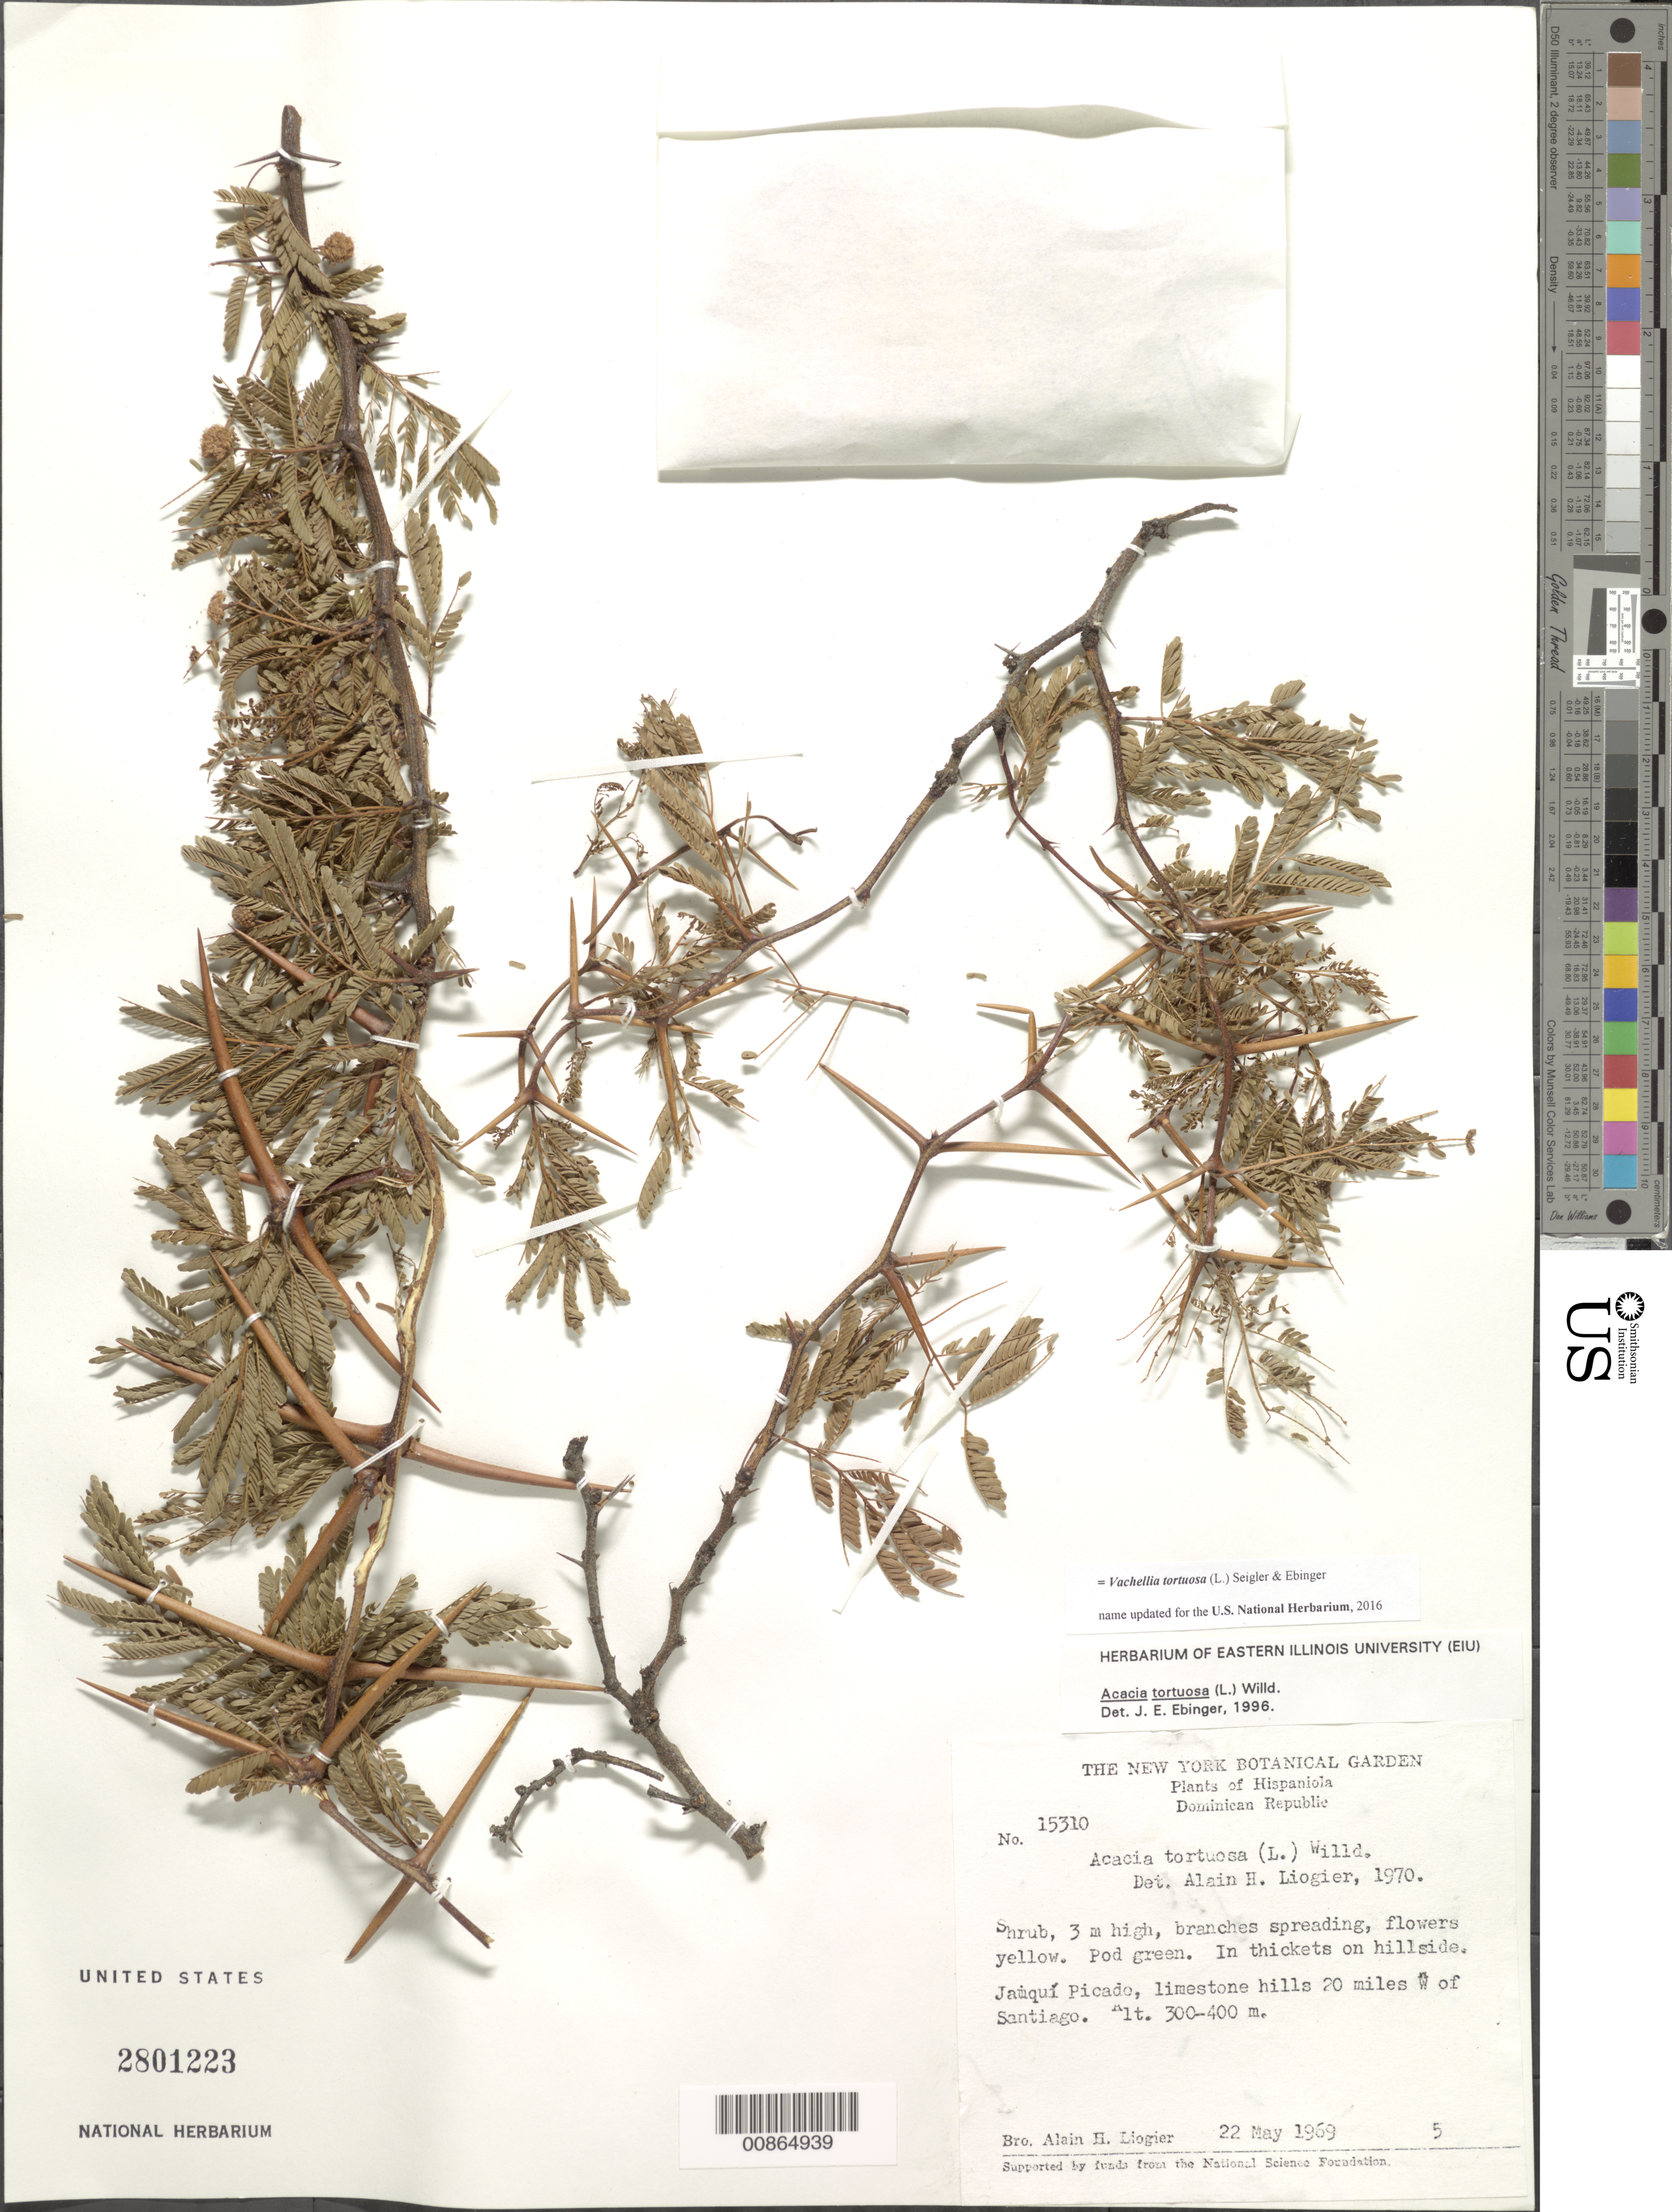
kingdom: Plantae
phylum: Tracheophyta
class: Magnoliopsida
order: Fabales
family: Fabaceae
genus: Vachellia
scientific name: Vachellia tortuosa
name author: (L.) Seigler & Ebinger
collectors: A. H. Liogier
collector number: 15310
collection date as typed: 22 May 1969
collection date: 1969-05-22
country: Dominican Republic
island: Hispaniola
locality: Jaiquí Picado, limestone hills 20 miles W of Santiago.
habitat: In thickets on hillside. Limestone hills.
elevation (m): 300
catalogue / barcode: US 2801223